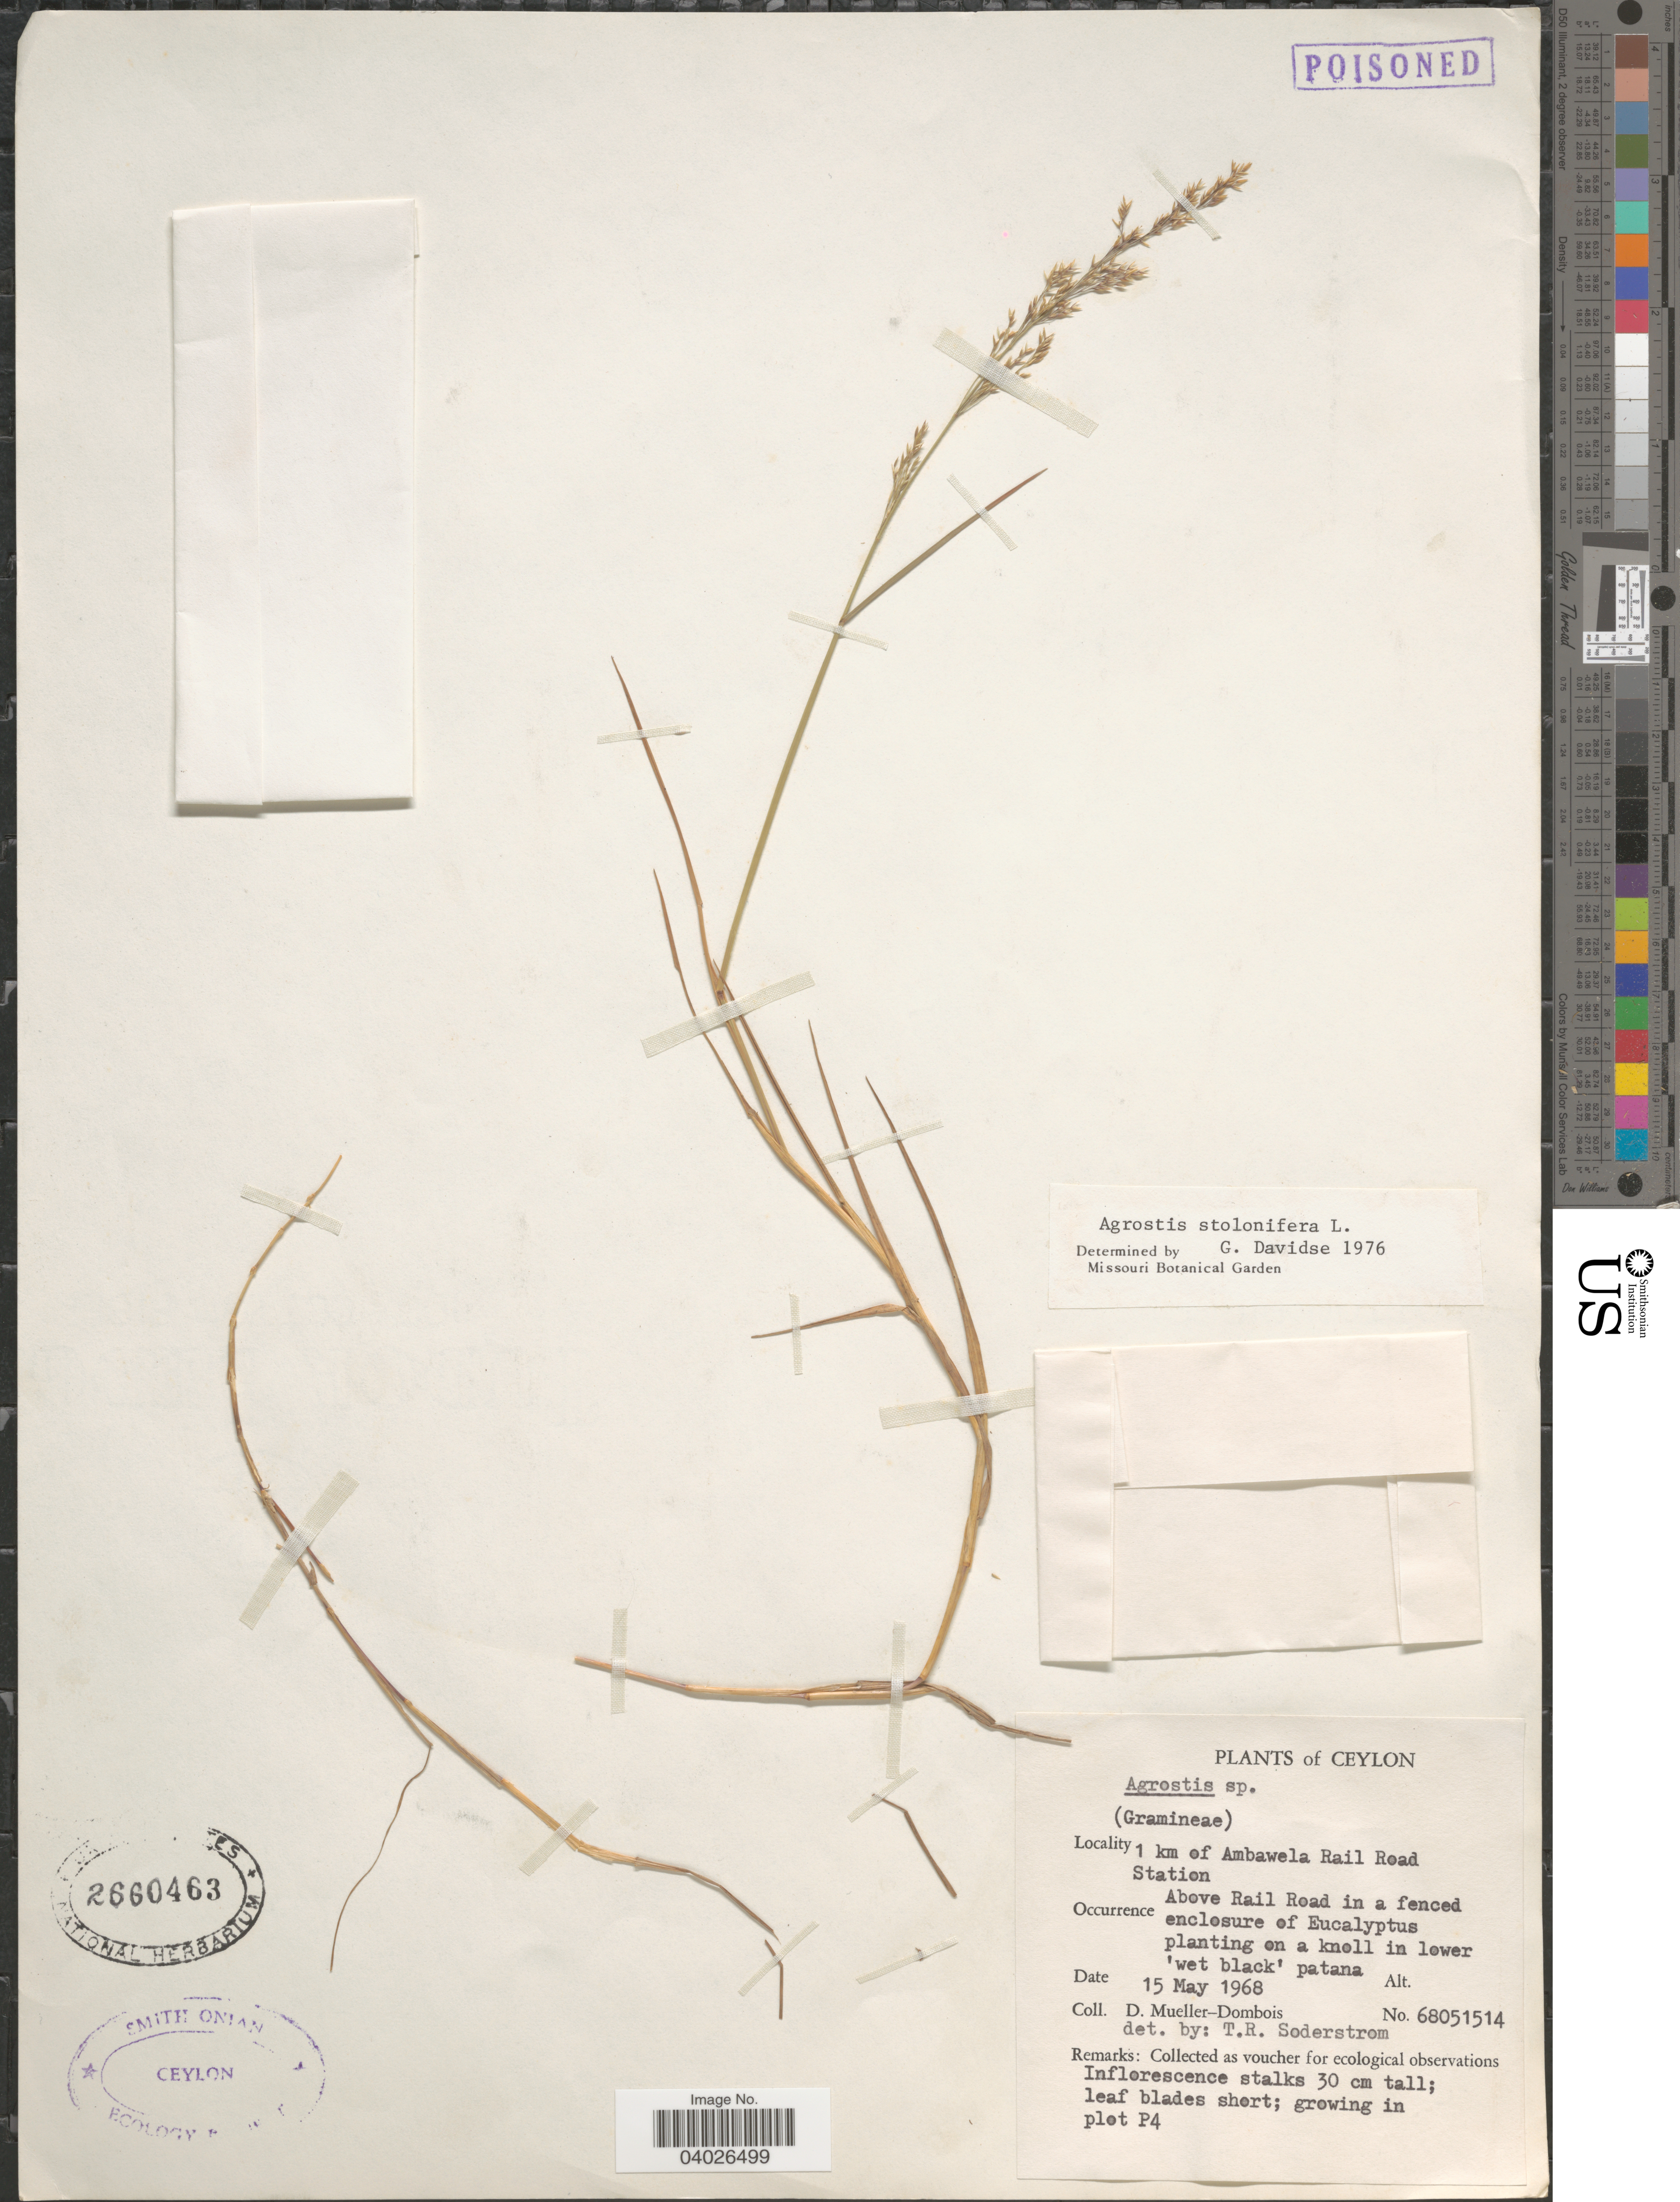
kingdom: Plantae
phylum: Tracheophyta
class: Liliopsida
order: Poales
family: Poaceae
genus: Agrostis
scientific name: Agrostis stolonifera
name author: L.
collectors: D. Mueller-Dombois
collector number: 68051514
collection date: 1968-05-15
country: Sri Lanka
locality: Ceylon. 1 km of Ambawela Rail Road Station. Above Rail Road. Plot P4.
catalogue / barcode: US 2660463